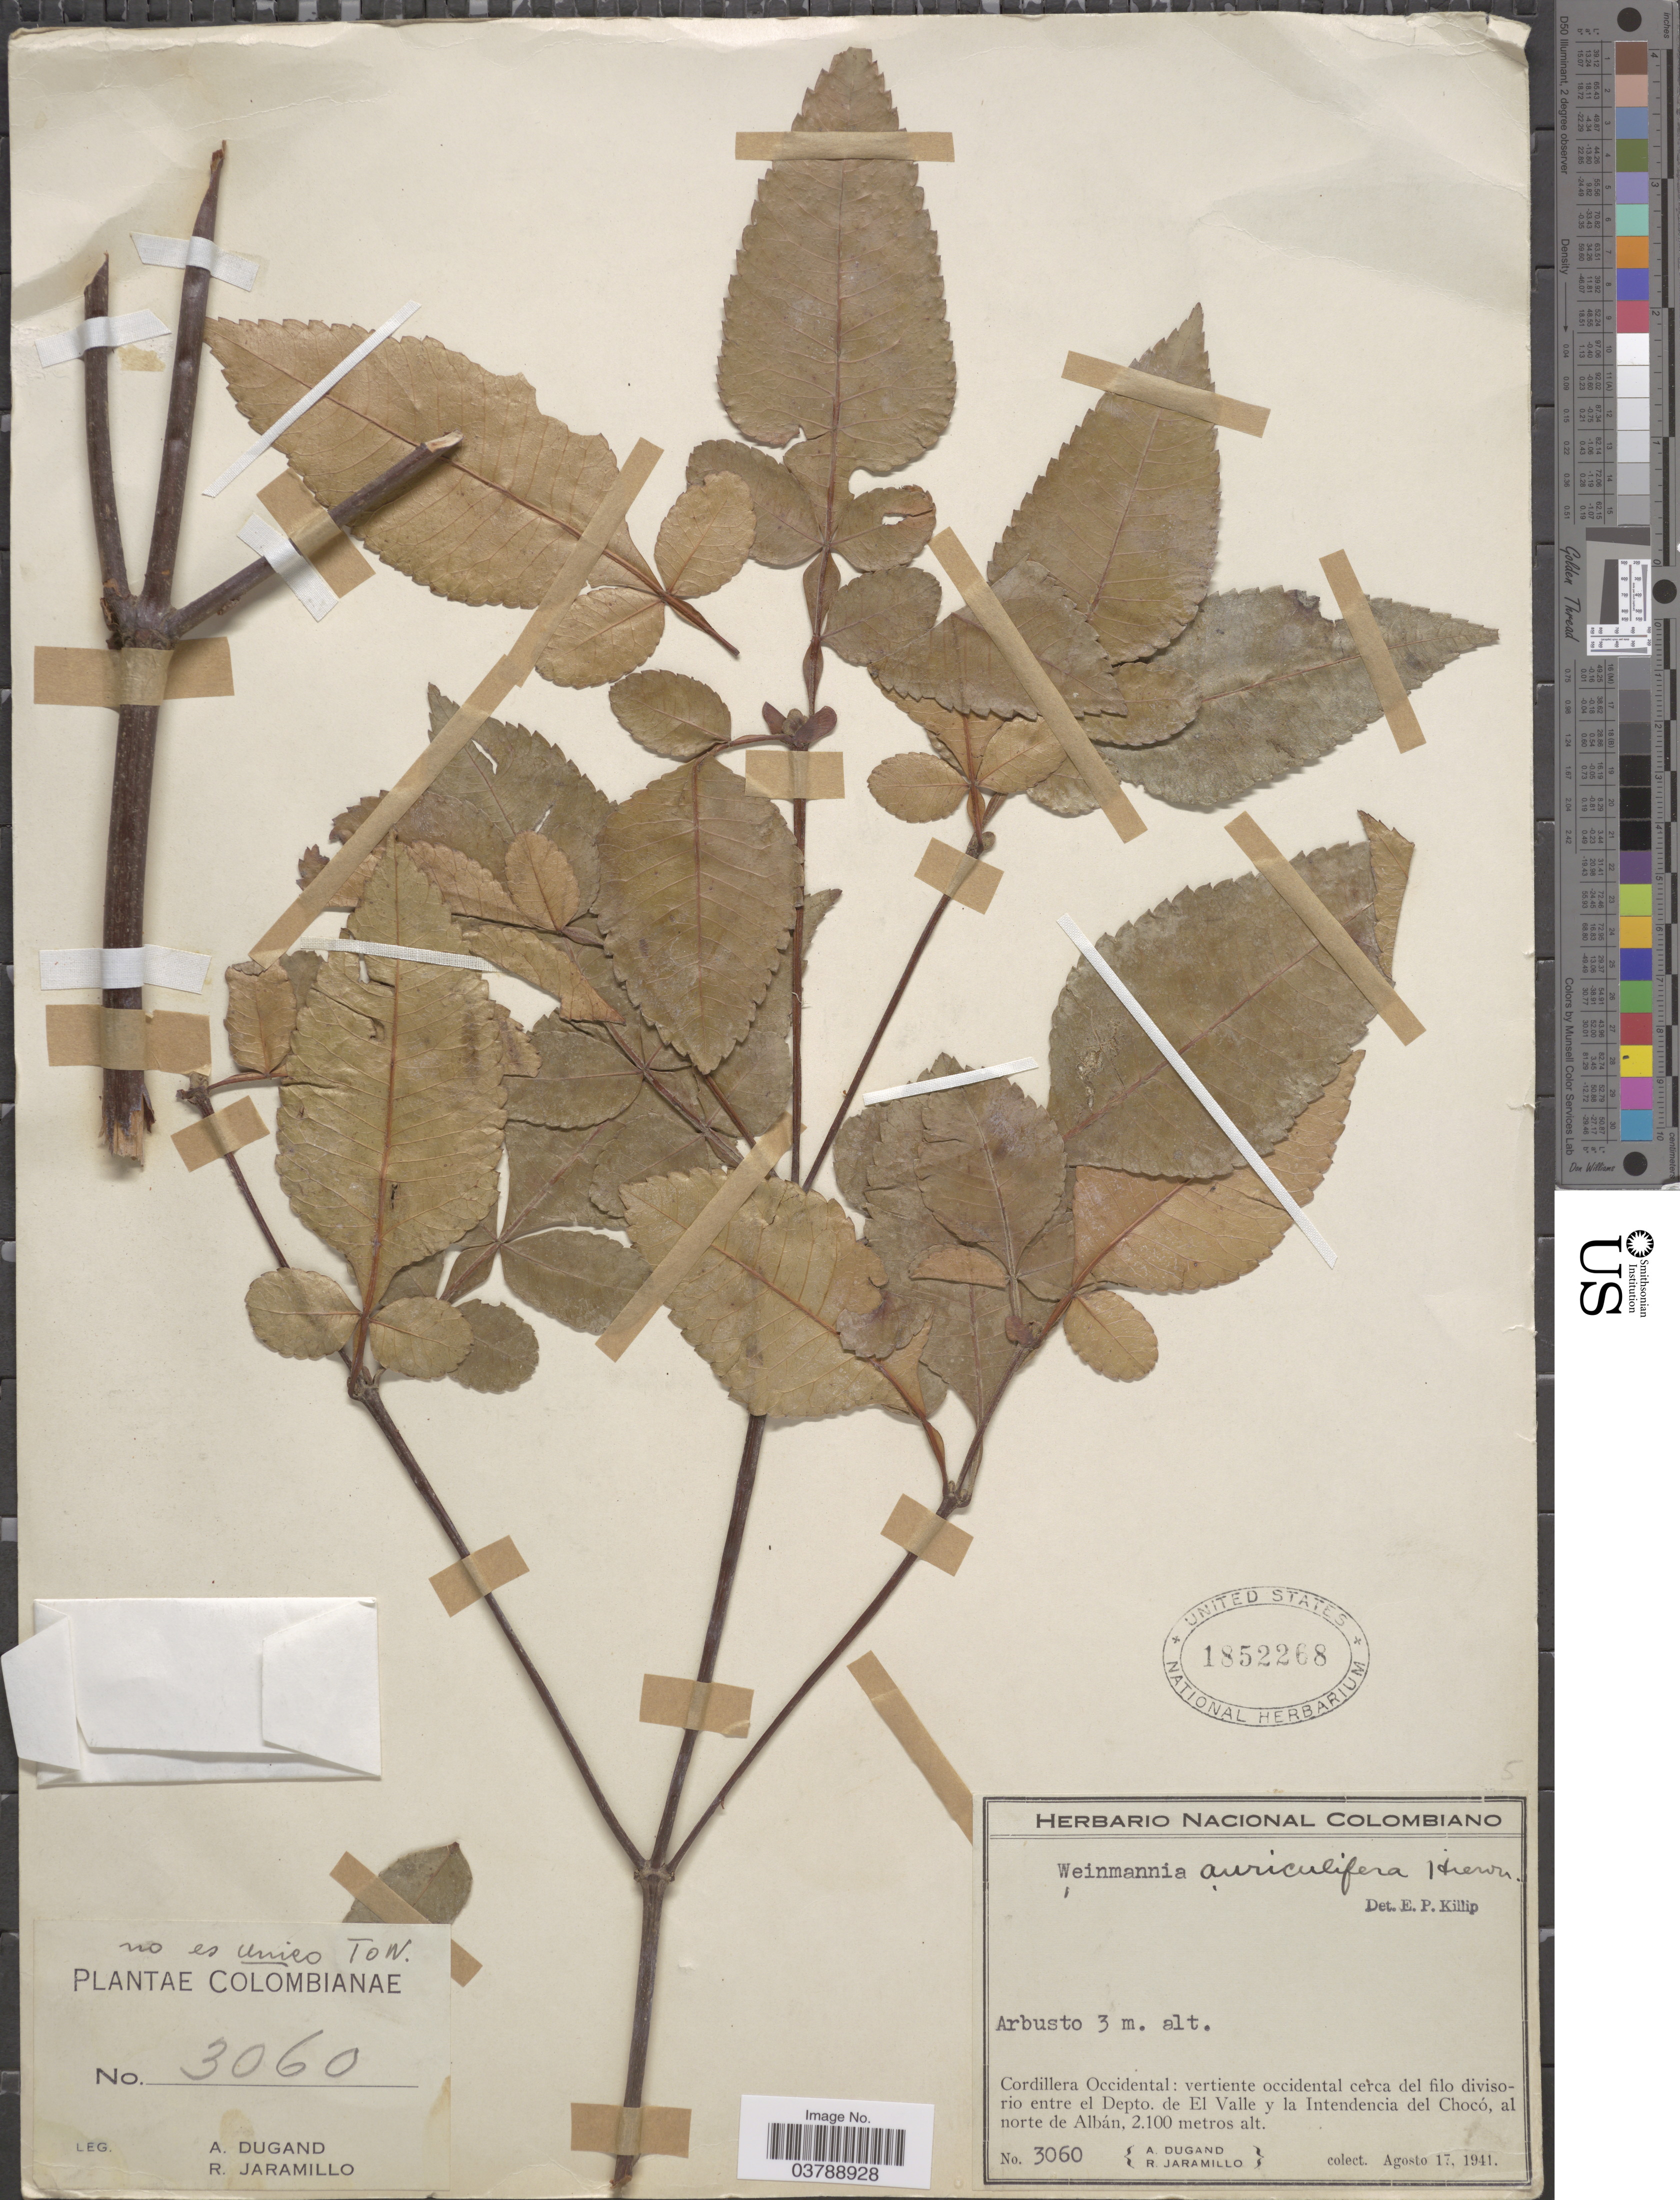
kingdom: Plantae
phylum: Tracheophyta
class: Magnoliopsida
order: Oxalidales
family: Cunoniaceae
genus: Weinmannia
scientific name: Weinmannia auriculifera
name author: Hieron.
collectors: A. Dugand & R. Jaramillo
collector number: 3060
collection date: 1941-08-17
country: Colombia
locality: Cordillera Occidental: vertiente occidental cerca del filo divisorio entre el Depto. de El Valle y la Intendencia del Chocó, al norte de Albán.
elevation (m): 2100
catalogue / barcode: US 1852268